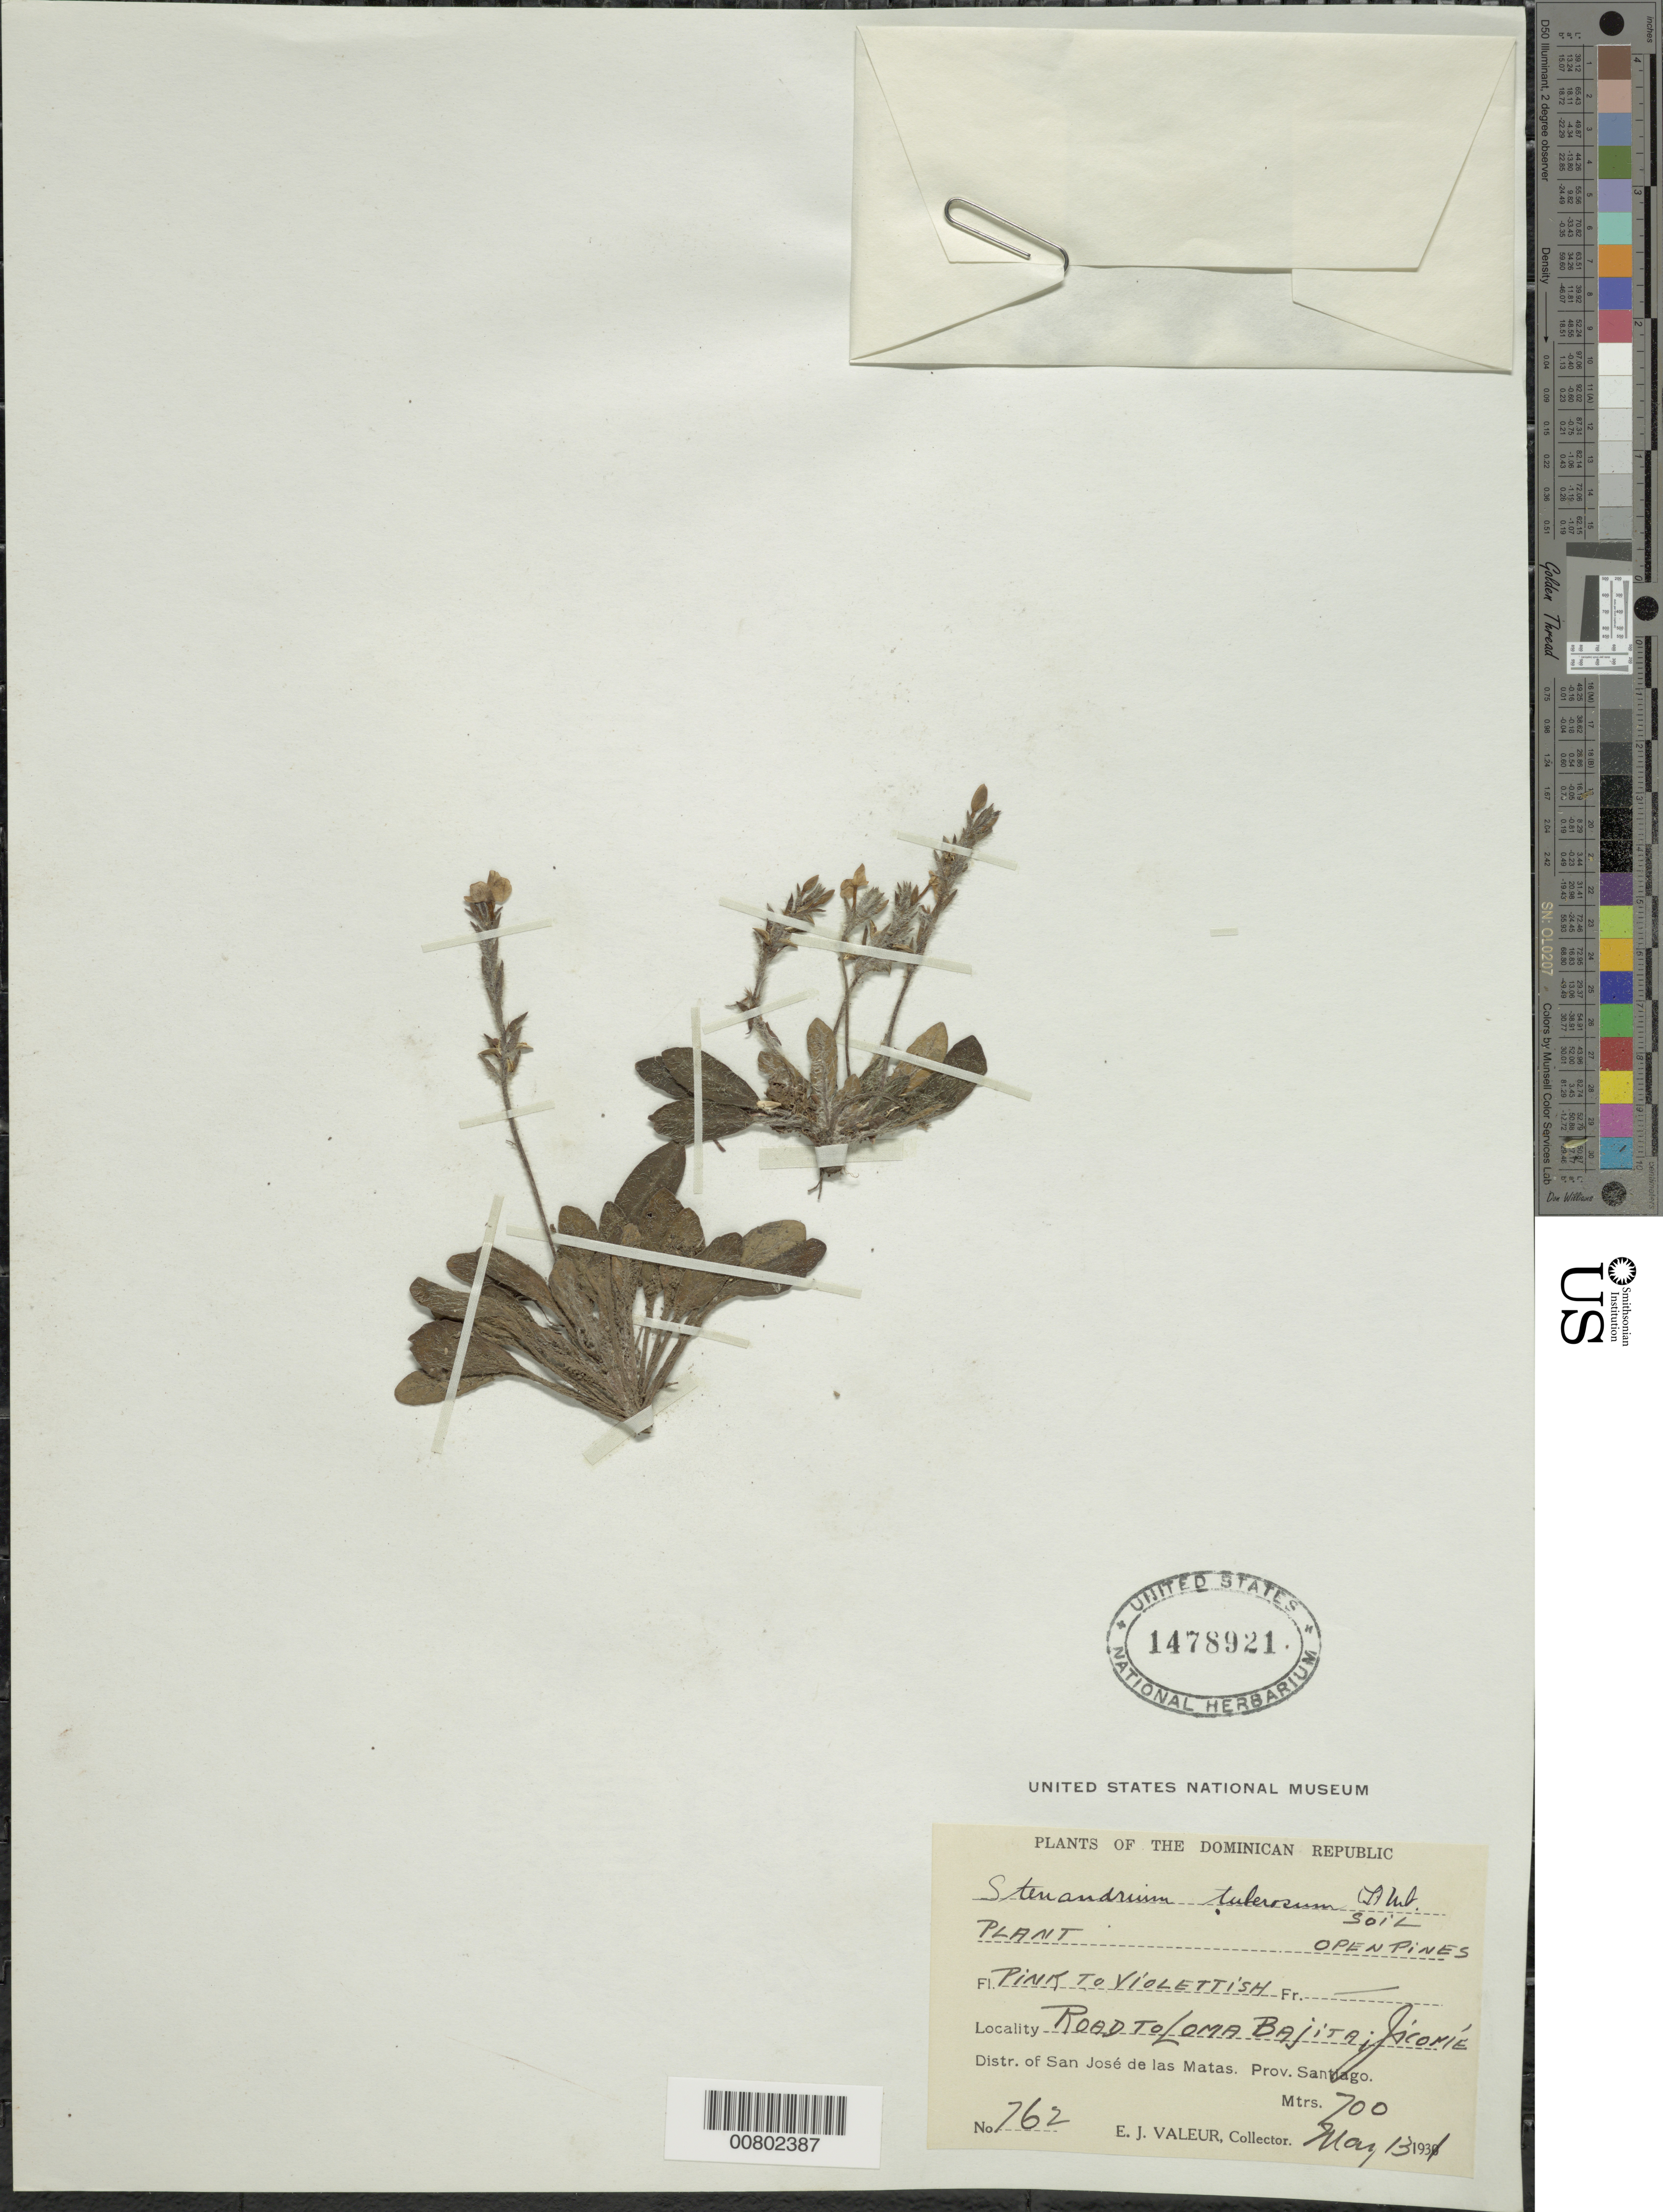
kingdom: Plantae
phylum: Tracheophyta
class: Magnoliopsida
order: Lamiales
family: Acanthaceae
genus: Stenandrium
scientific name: Stenandrium tuberosum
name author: (L.) Urb.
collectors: E. Valeur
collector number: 762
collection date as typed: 13 May 1931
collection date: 1931-05-13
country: Dominican Republic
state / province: Santiago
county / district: San José de las Matas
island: Hispaniola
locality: Road to Loma Bajita, Jicomé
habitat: Soil, opens pines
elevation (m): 700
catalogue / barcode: US 1478921